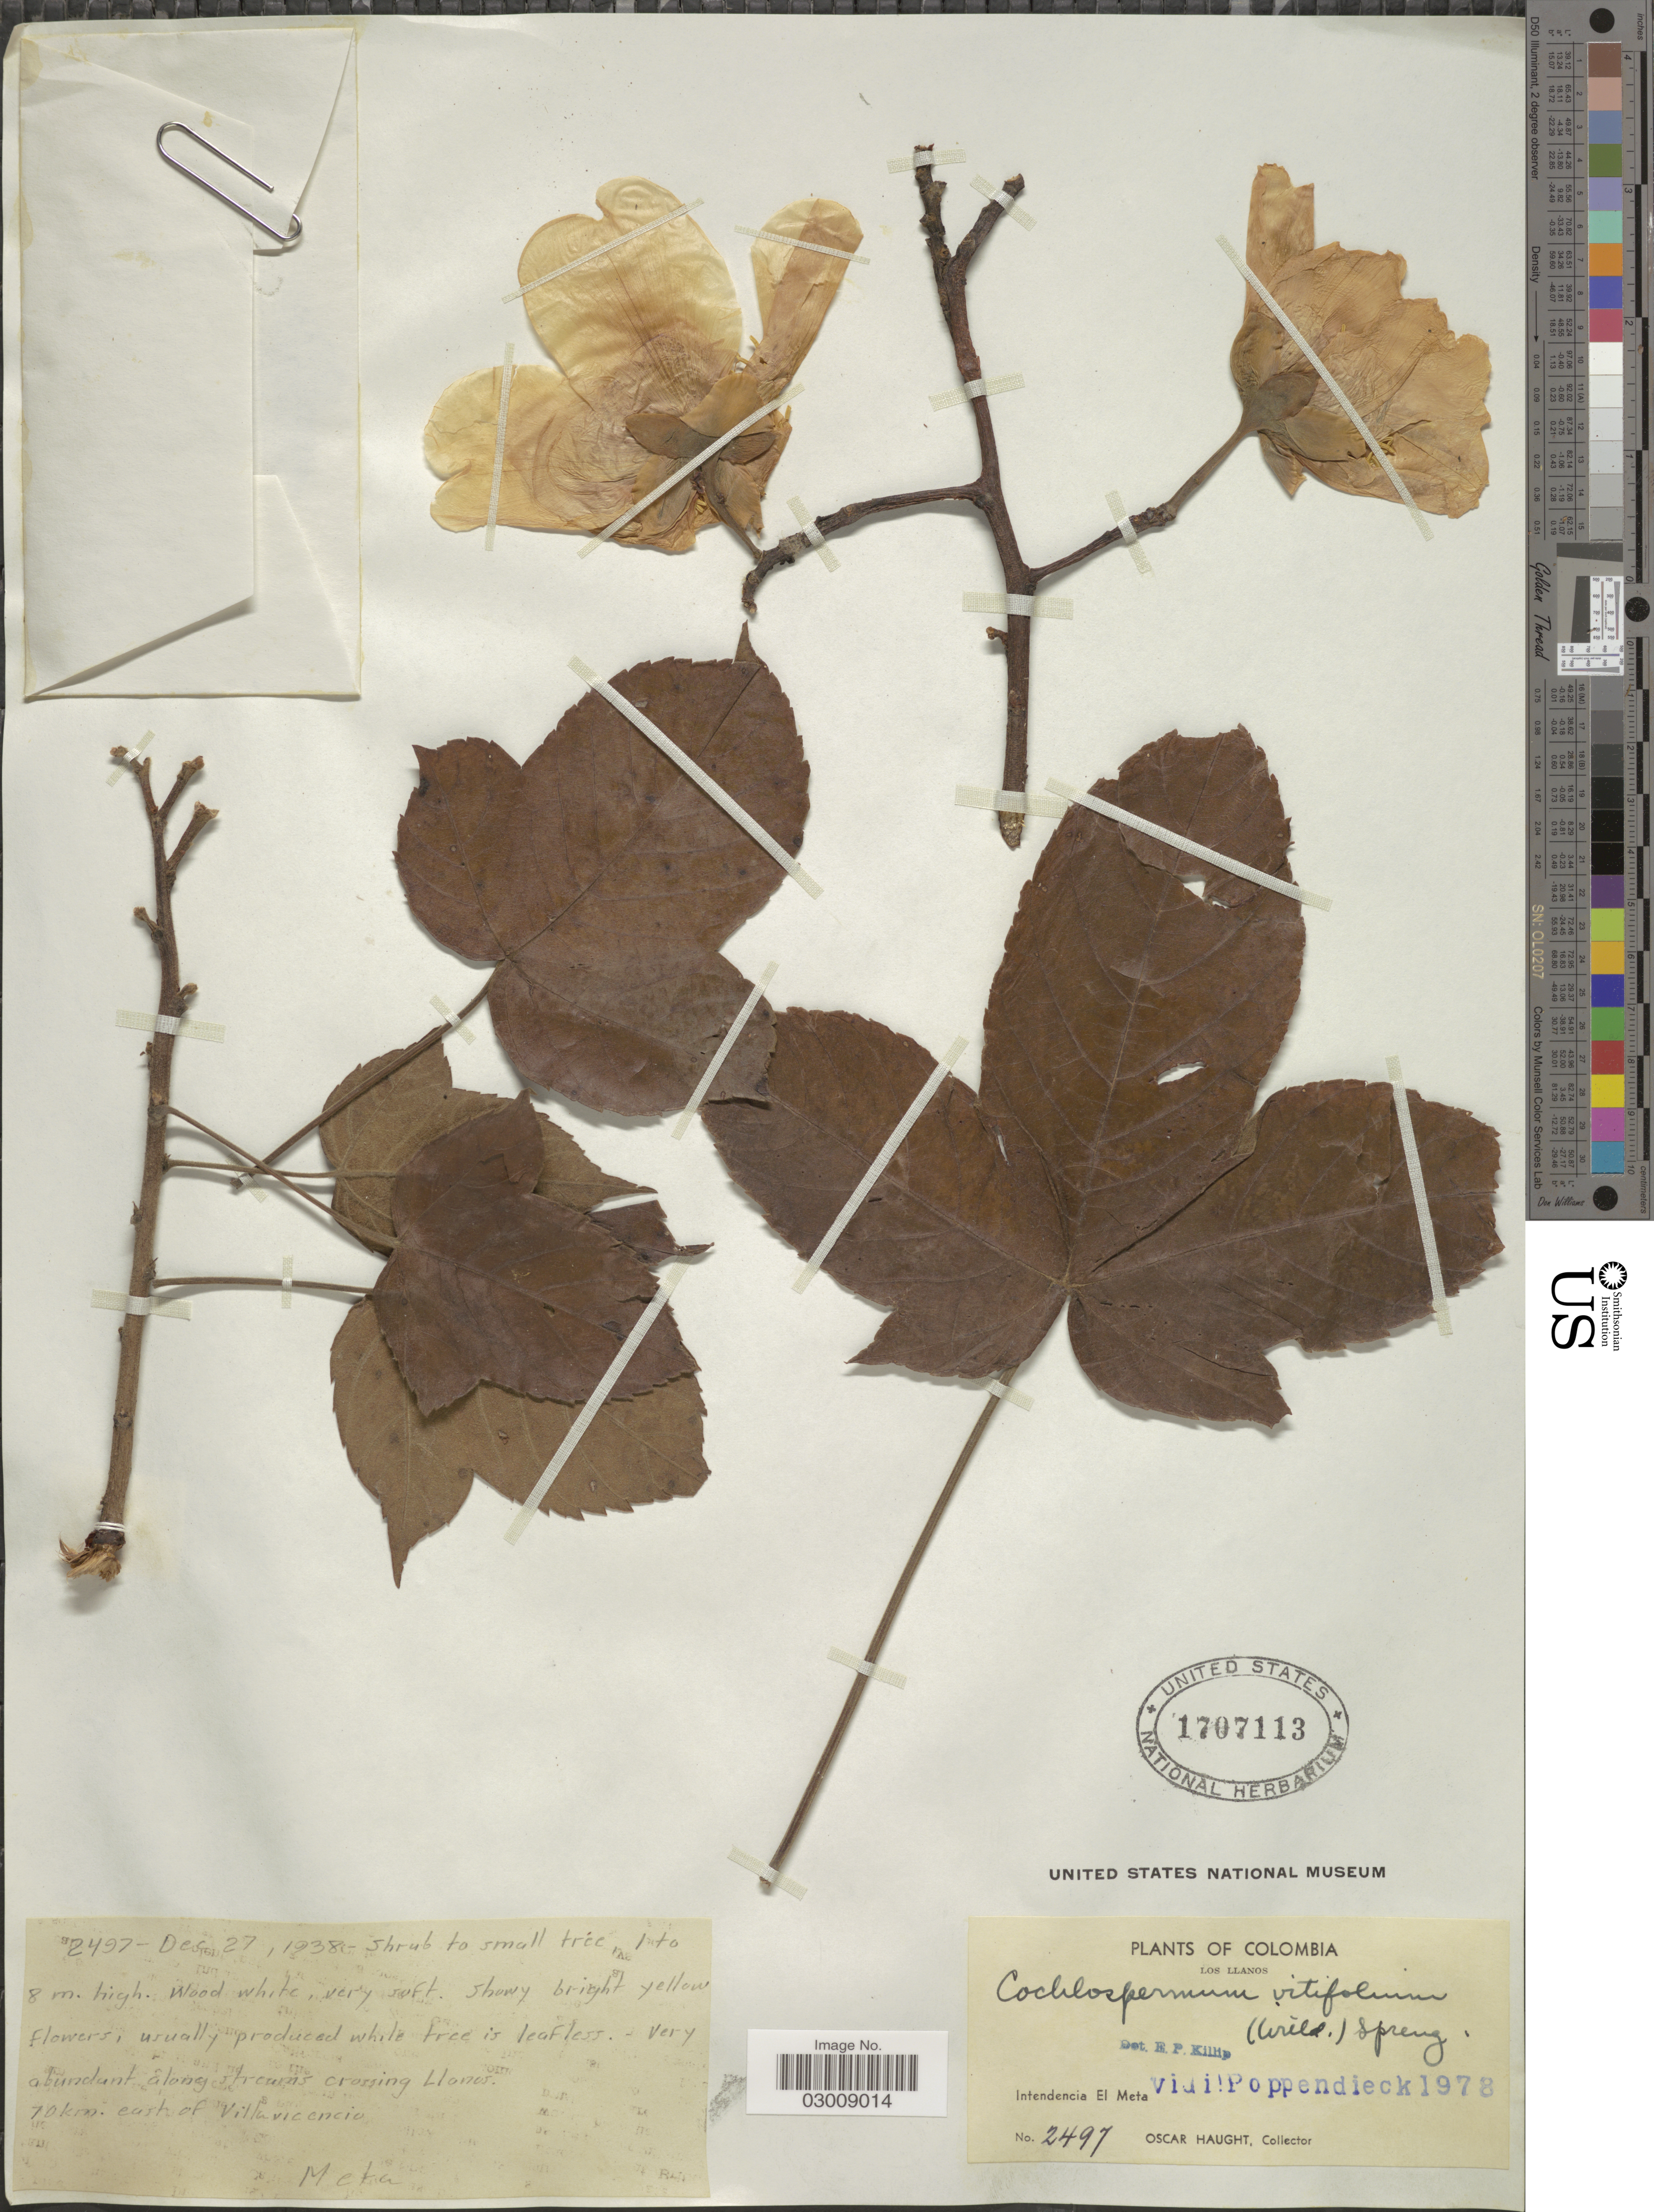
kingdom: Plantae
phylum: Tracheophyta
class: Magnoliopsida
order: Malvales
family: Cochlospermaceae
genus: Cochlospermum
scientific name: Cochlospermum vitifolium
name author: (Willd.) Spreng.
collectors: O. Haught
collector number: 2497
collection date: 1938-12-27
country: Colombia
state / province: Meta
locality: Los Llanos. Intendencia El Meta, crossing Llanos, 70 km. east of Villavicencio.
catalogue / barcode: US 1707113